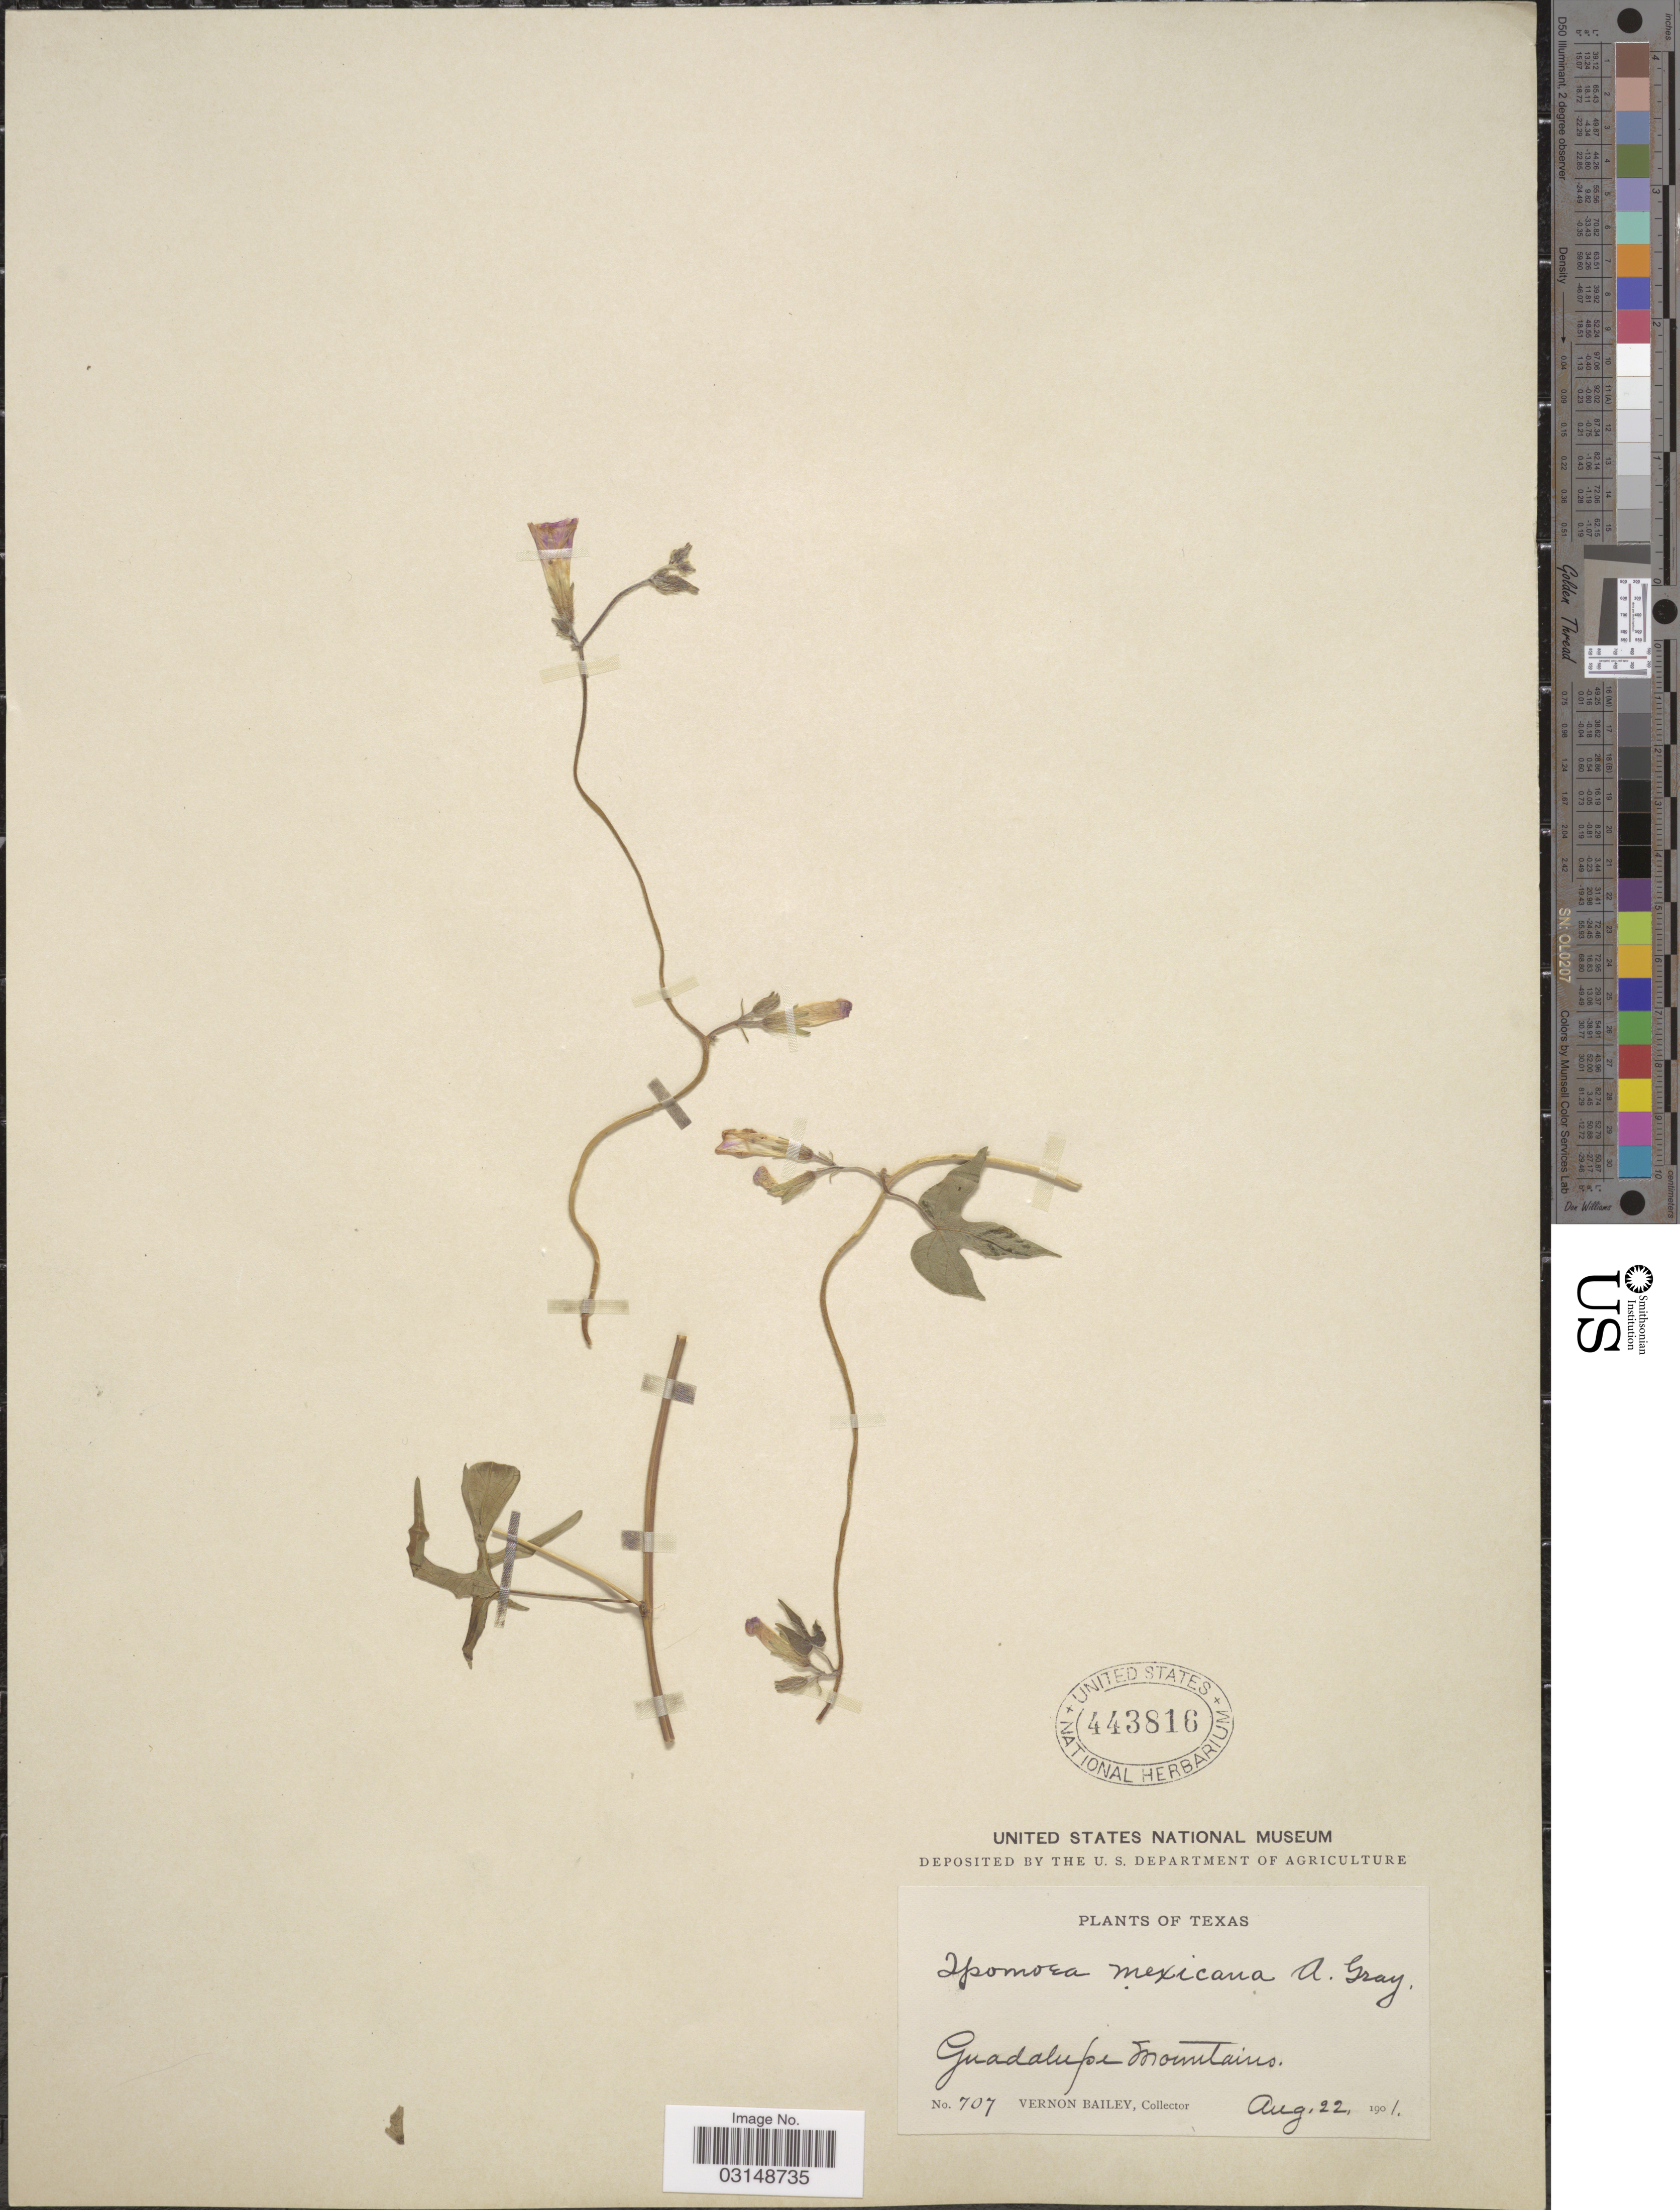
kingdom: Plantae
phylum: Tracheophyta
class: Magnoliopsida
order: Solanales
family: Convolvulaceae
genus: Ipomoea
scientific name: Ipomoea hirsutula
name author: J. Jacq.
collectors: V. O. Bailey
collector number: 707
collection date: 1901-08-22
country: United States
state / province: Texas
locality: Guadalupe Mountains.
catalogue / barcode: US 443816